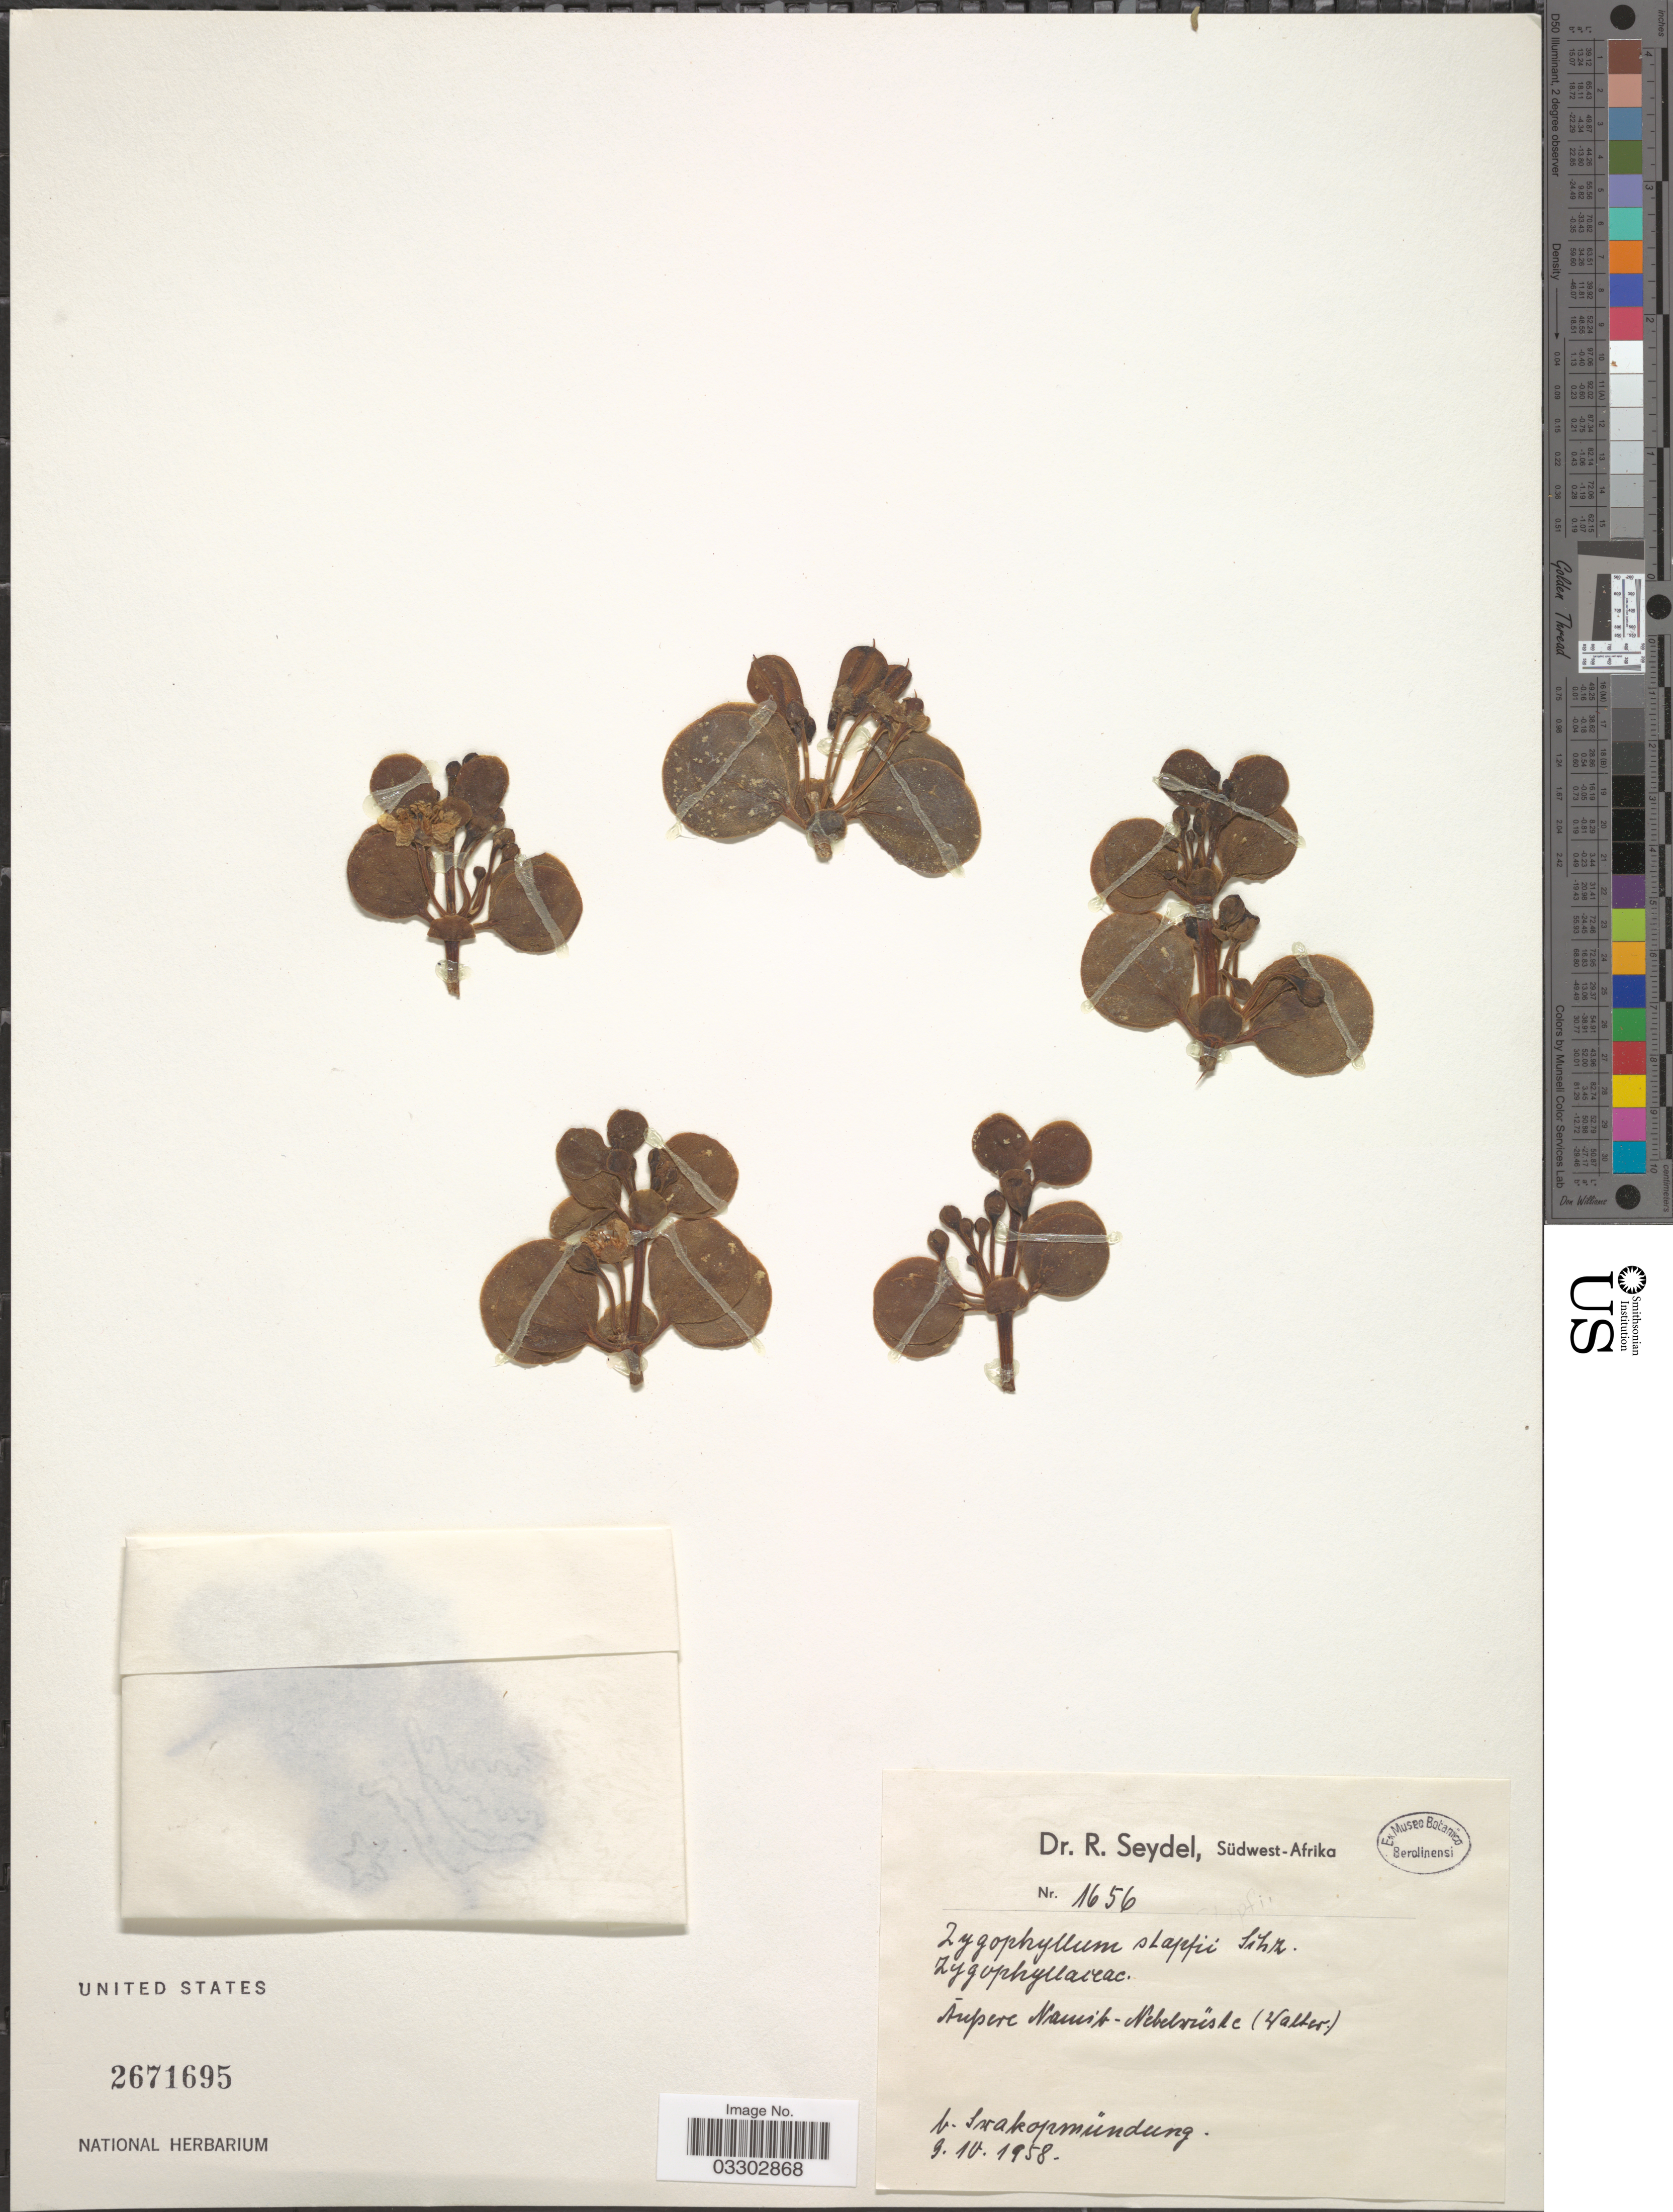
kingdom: Plantae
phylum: Tracheophyta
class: Magnoliopsida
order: Zygophyllales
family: Zygophyllaceae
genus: Zygophyllum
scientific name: Zygophyllum stapfii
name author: Schinz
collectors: R. Seydel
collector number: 1656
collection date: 1958-04-09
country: Namibia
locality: Südwest-Afrika. Aupere Namib-Nebelweste (Walker). B. Swakopmündung.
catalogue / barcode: US 2671695